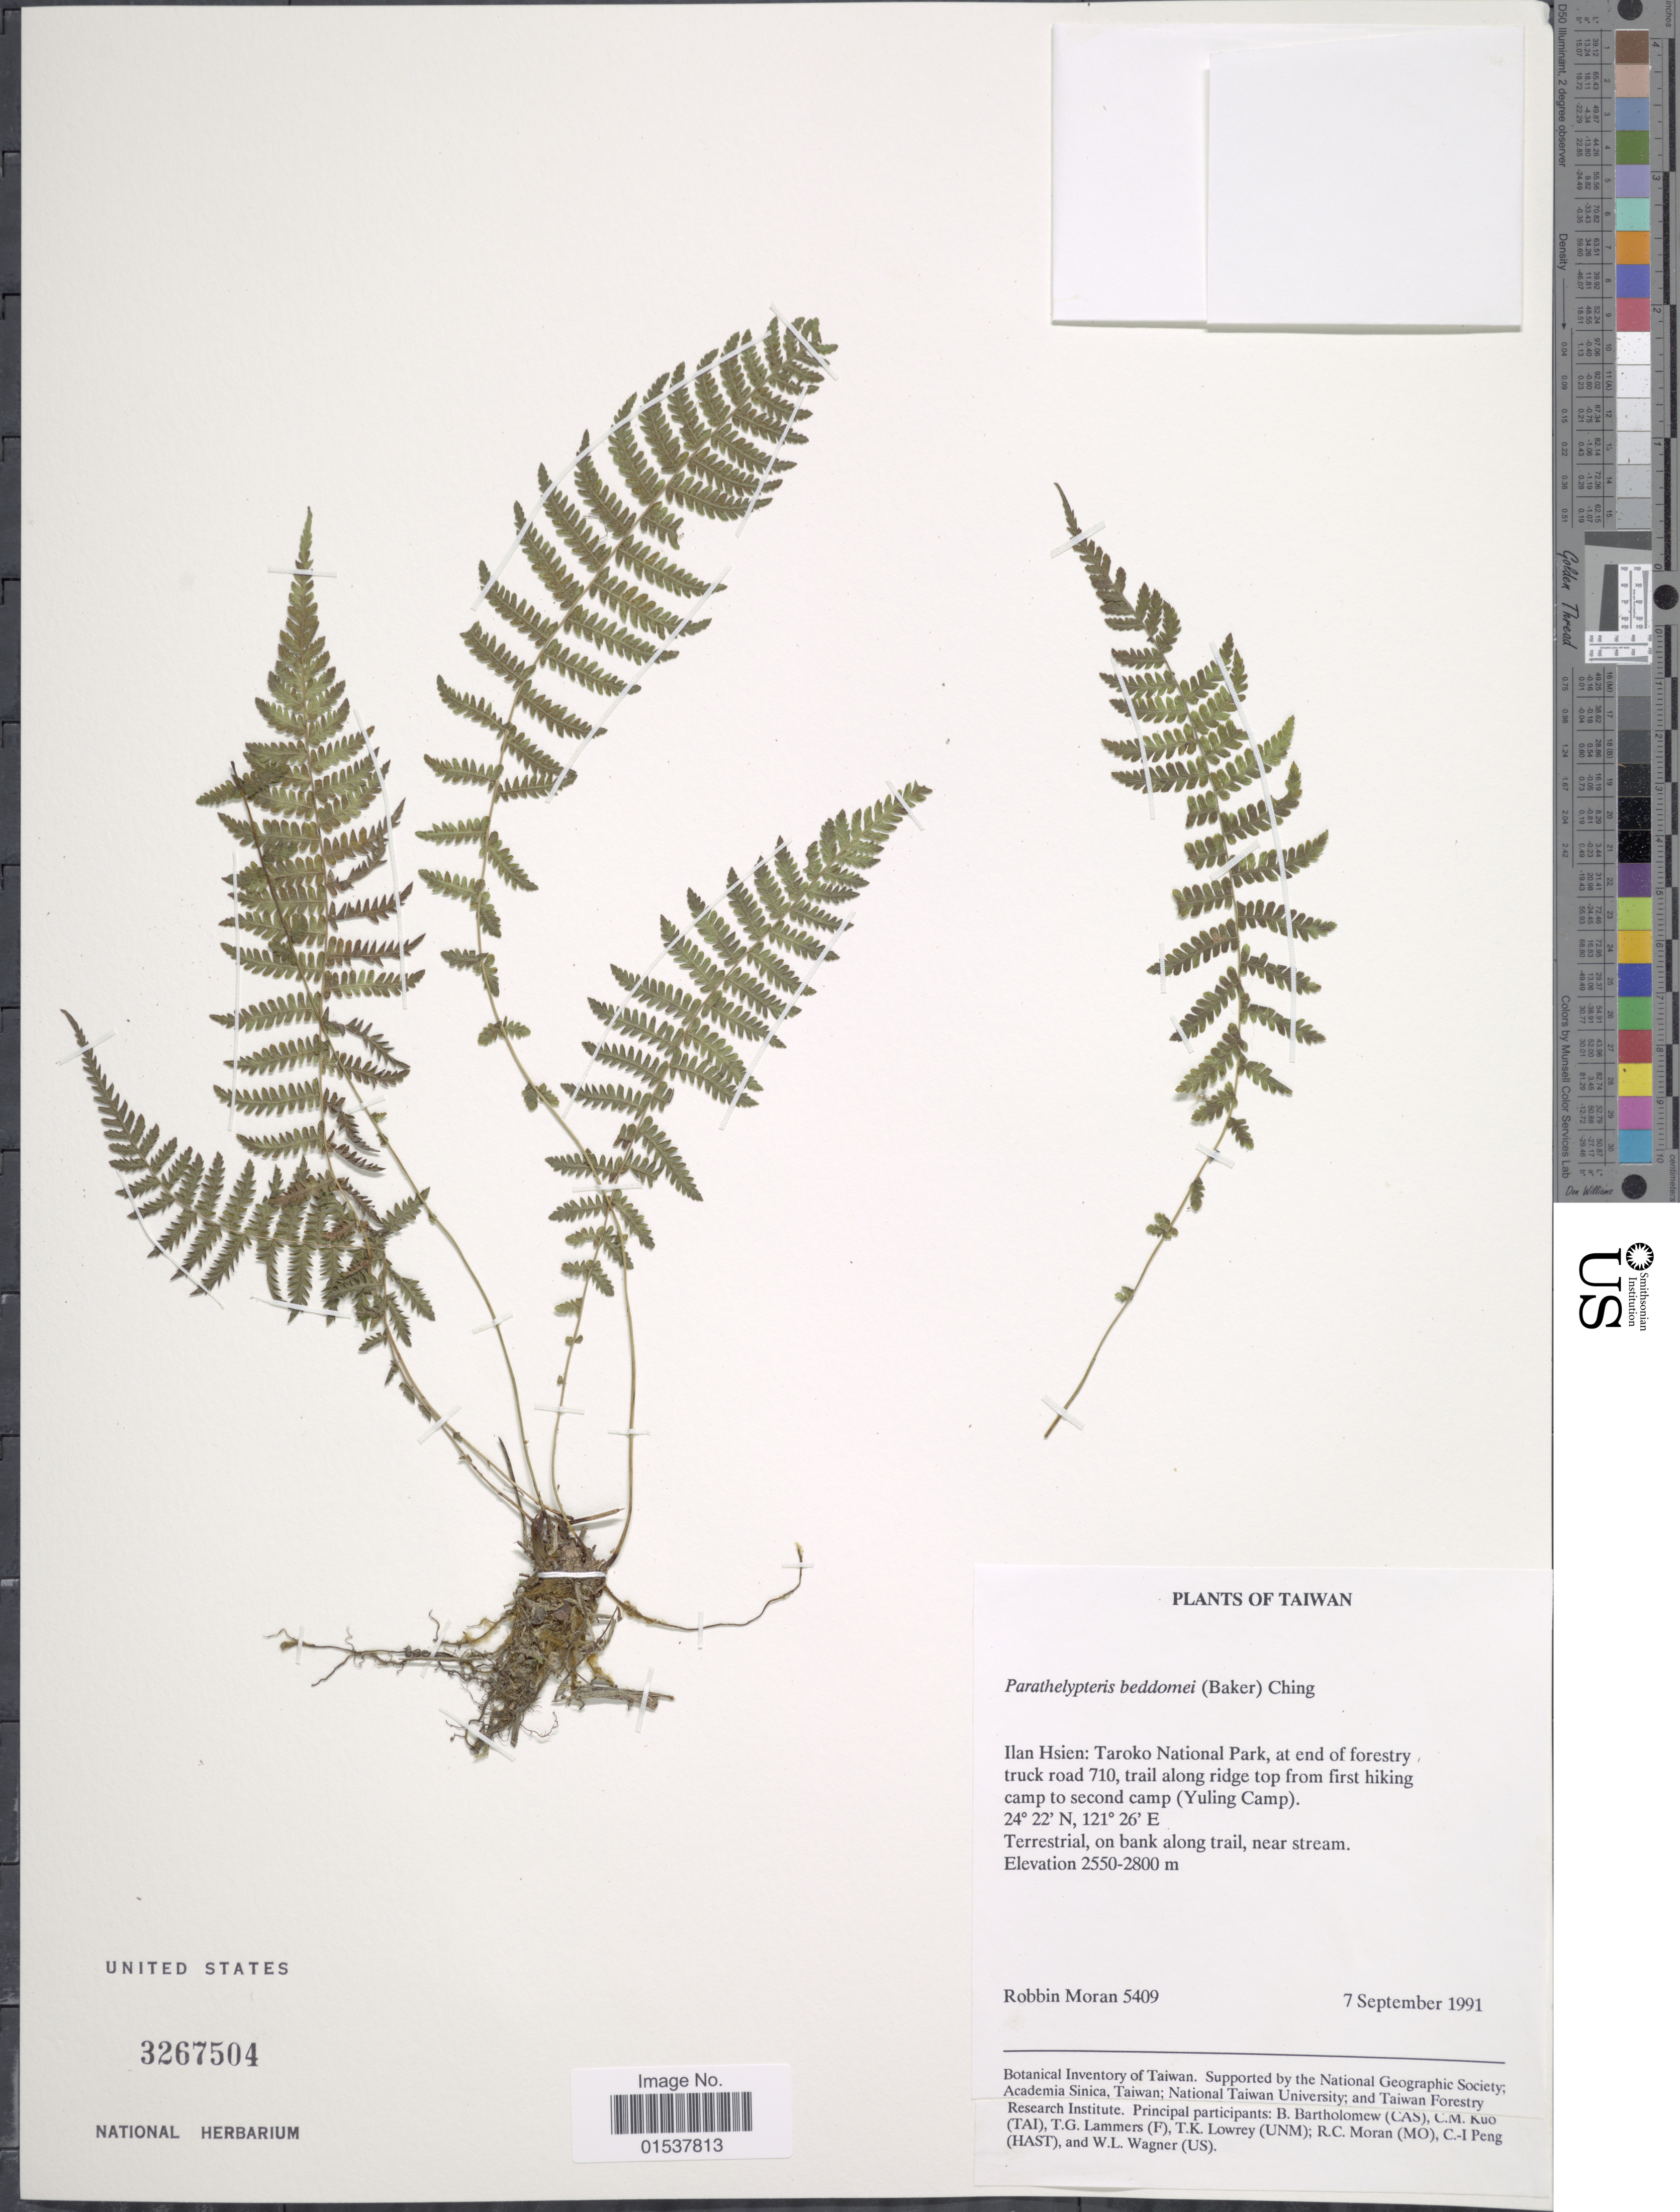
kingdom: Plantae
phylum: Tracheophyta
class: Polypodiopsida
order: Polypodiales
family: Thelypteridaceae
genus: Parathelypteris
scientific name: Parathelypteris beddomei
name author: (Baker) Ching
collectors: R. C. Moran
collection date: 1991-09-07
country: Taiwan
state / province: Ilan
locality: Ilan Hsien: Taroko National Park, et end of forestry truck road 710, trail along ridge top from first hiking camp to second camp (Yuling Camp)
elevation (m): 2550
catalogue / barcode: US 3267504